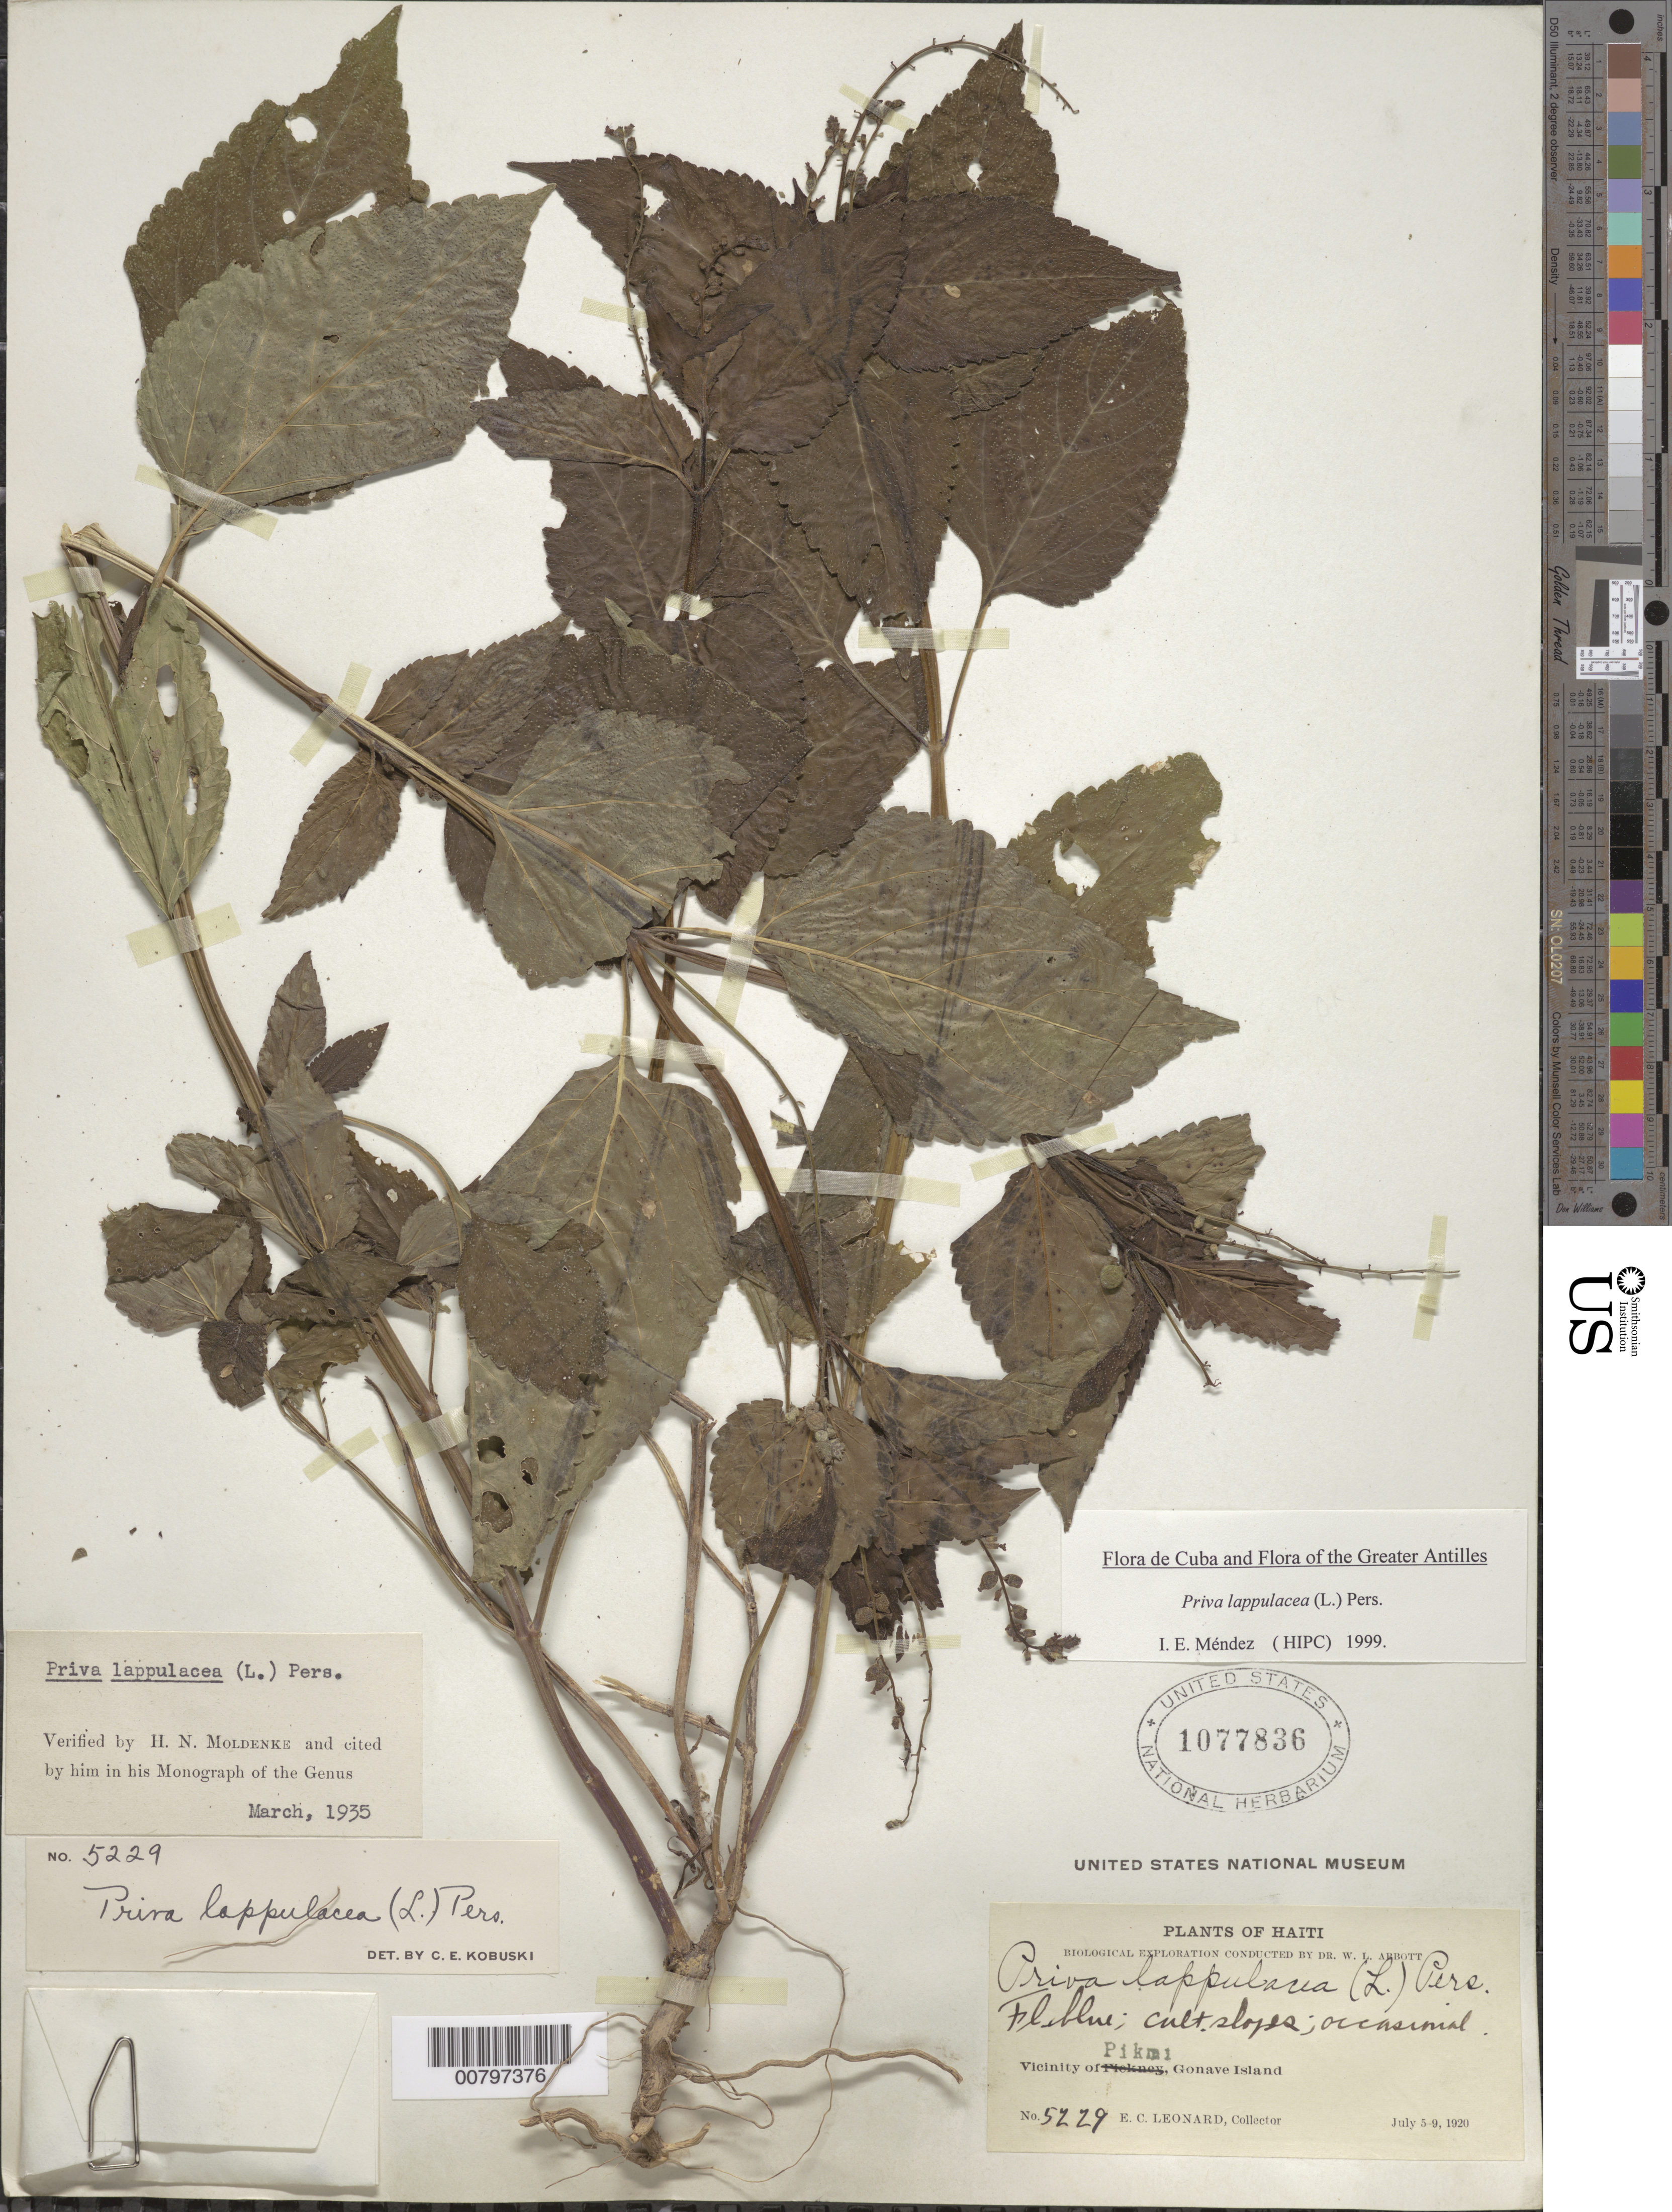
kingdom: Plantae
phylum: Tracheophyta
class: Magnoliopsida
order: Lamiales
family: Verbenaceae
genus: Priva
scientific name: Priva lappulacea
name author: (L.) Pers.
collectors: E. C. Leonard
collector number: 5229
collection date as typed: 05 Jul 1920 to 09 Jul 1920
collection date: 1920-07-05/1920-07-09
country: Haiti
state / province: Ouest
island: Île de la Gonâve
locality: Vicinity of Pikmi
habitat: Cultivated slopes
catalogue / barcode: US 1077836